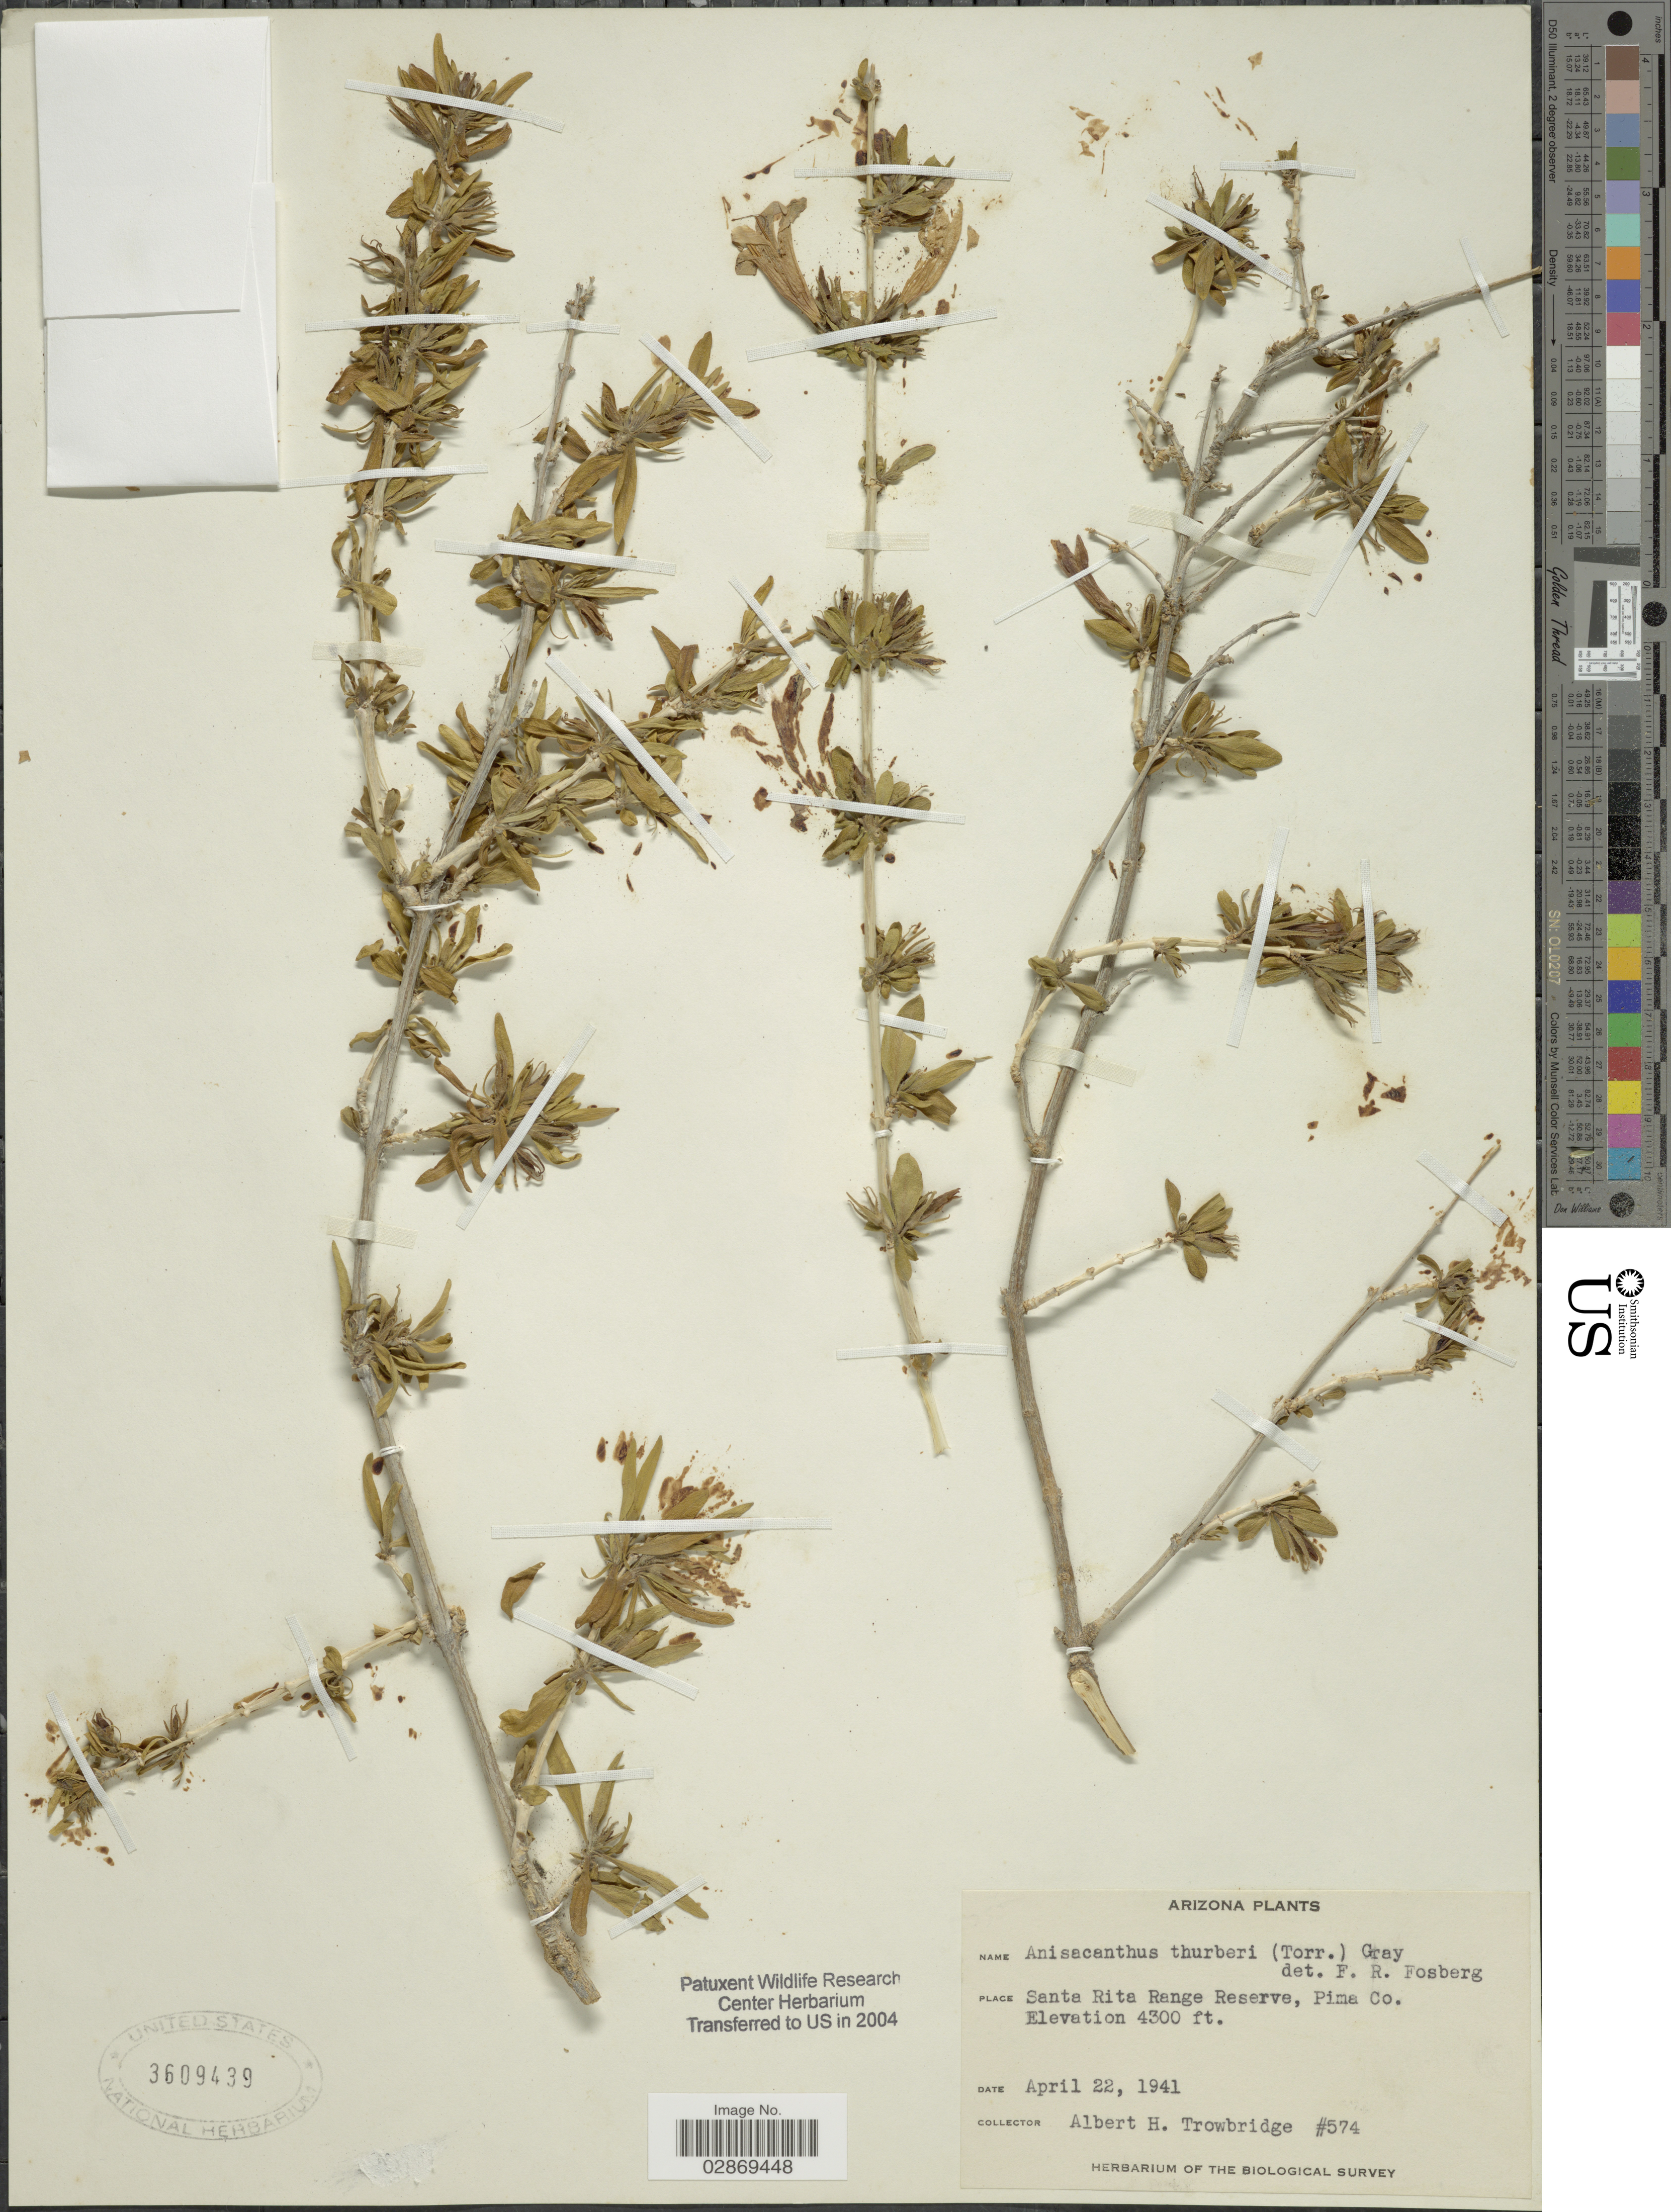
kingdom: Plantae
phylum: Tracheophyta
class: Magnoliopsida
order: Lamiales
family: Acanthaceae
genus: Anisacanthus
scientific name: Anisacanthus thurberi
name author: (Torr.) A. Gray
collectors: A. H. Trowbridge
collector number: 574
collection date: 1941-04-22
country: United States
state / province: Arizona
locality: Santa Rita Range Reserve, Pima Co.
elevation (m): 1311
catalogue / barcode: US 3609439